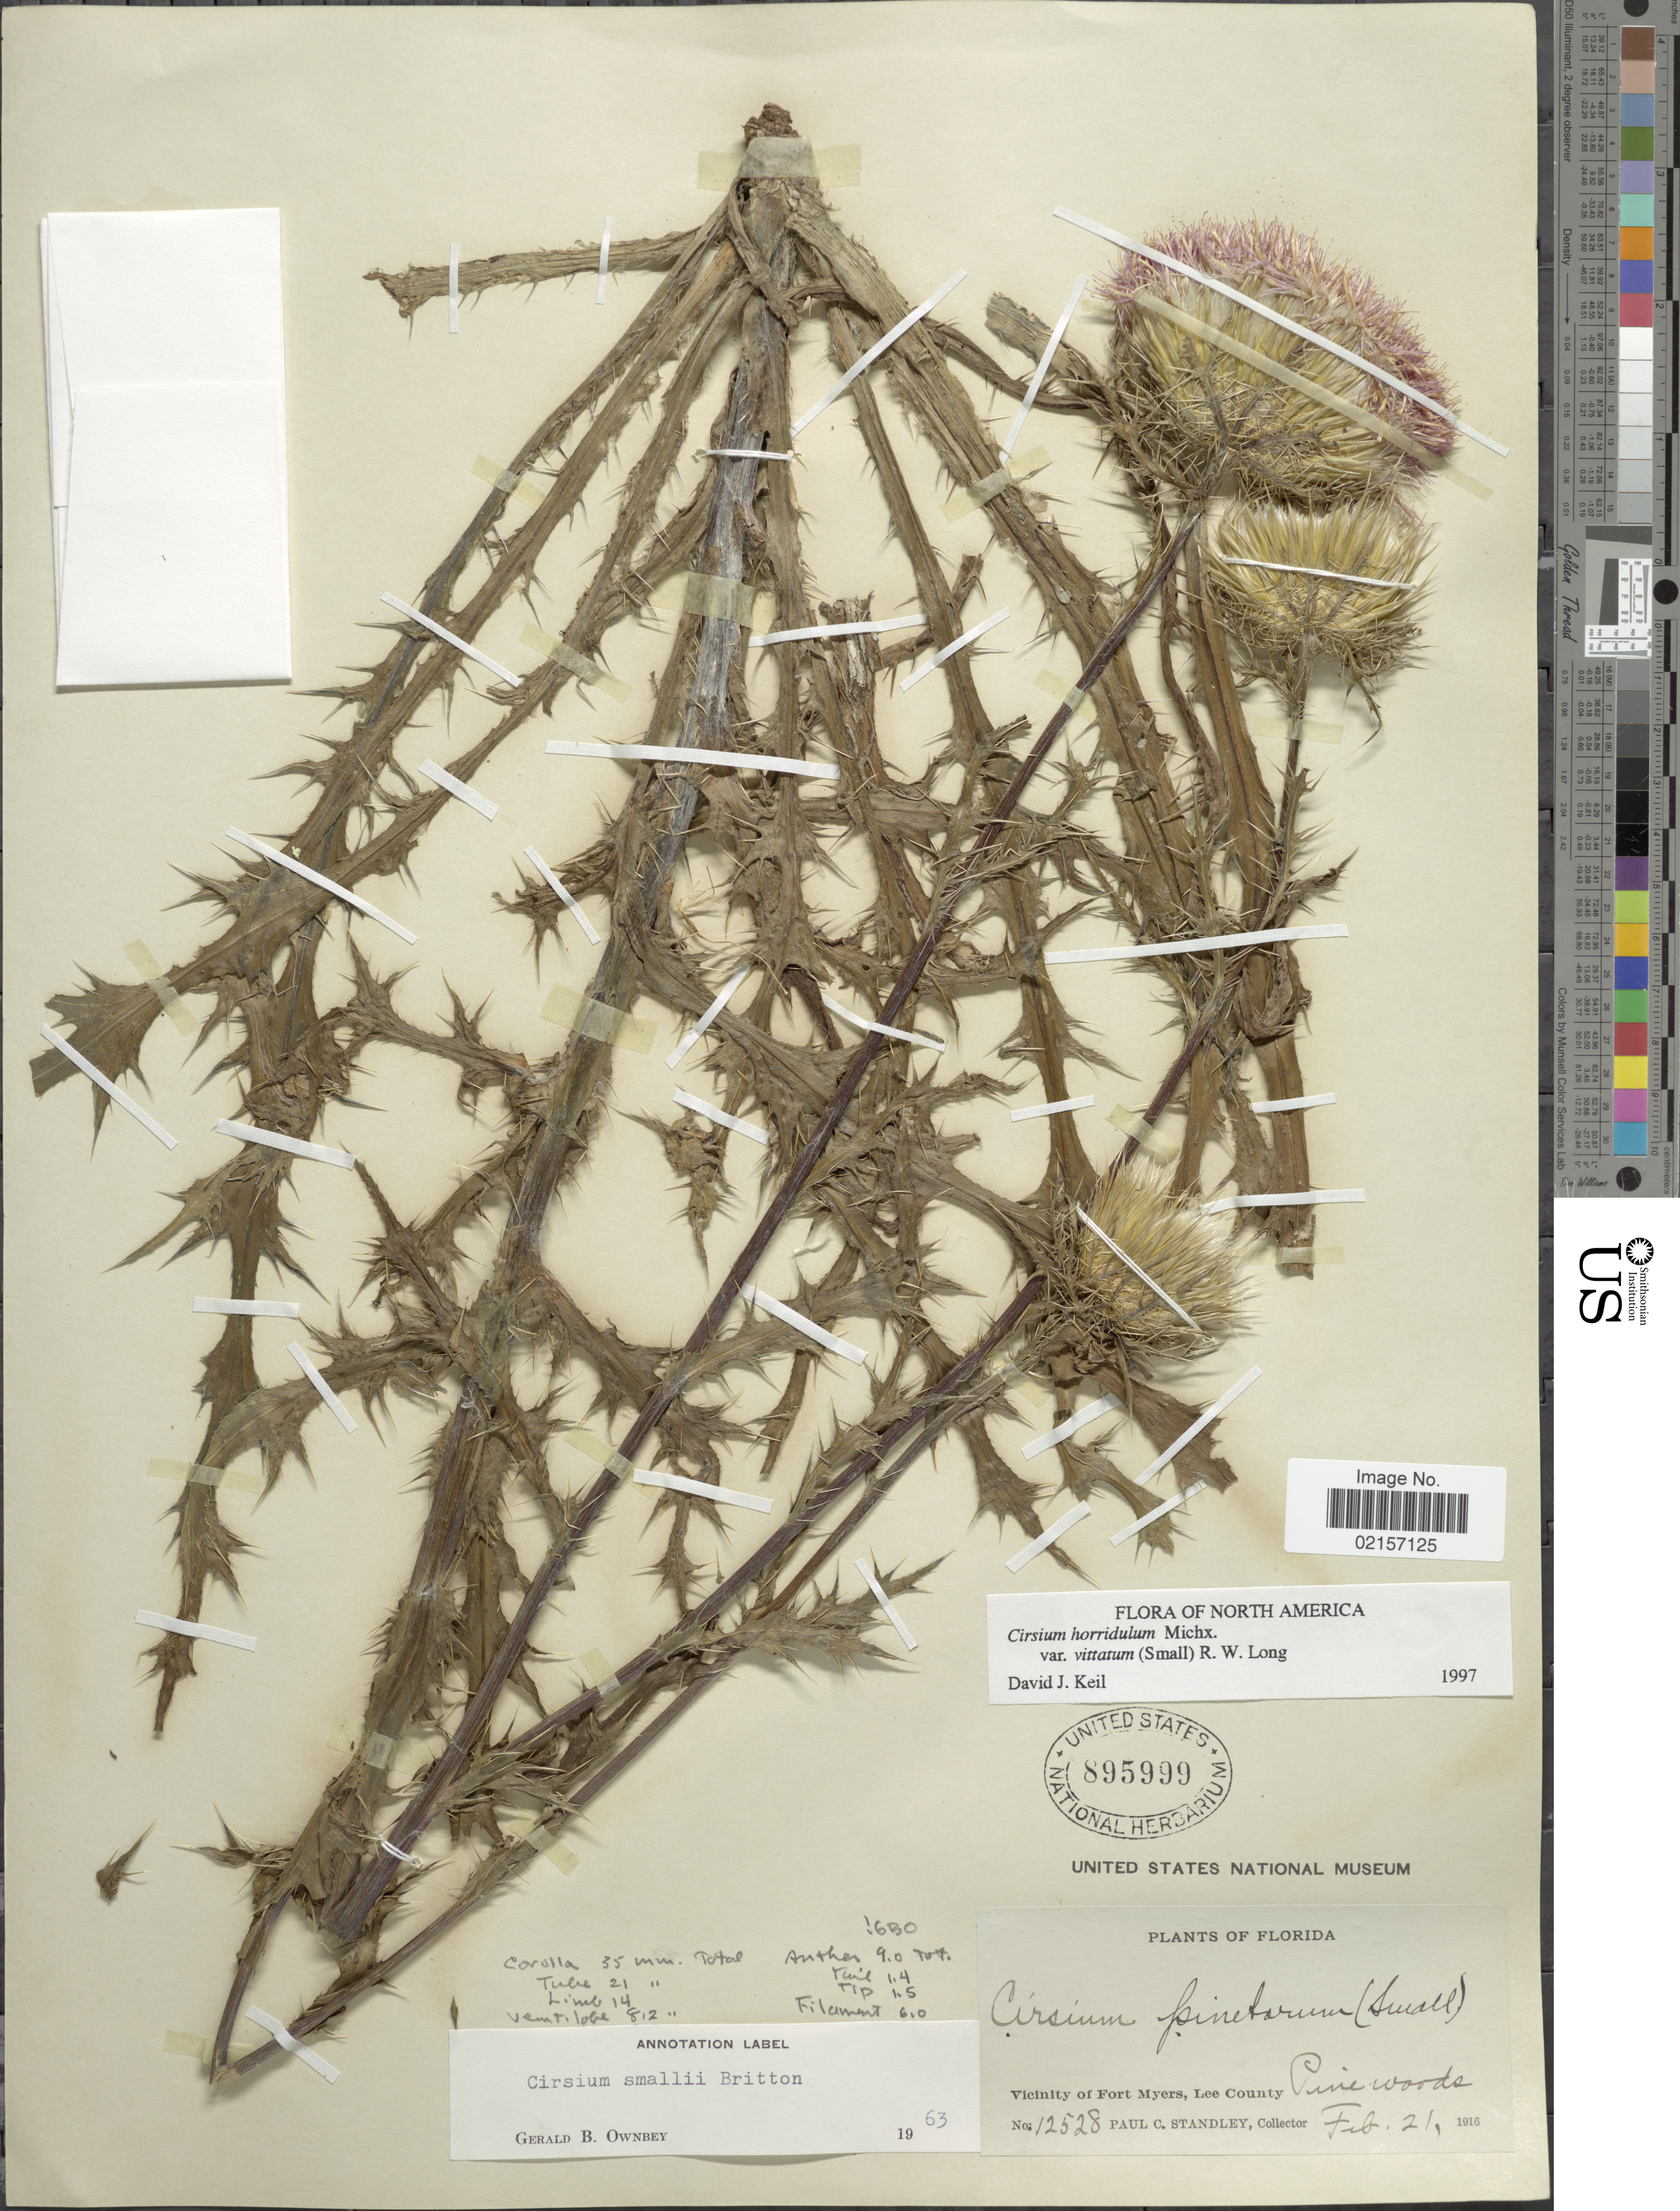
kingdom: Plantae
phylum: Tracheophyta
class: Magnoliopsida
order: Asterales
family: Asteraceae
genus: Cirsium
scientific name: Cirsium horridulum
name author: Michx.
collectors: P. C. Standley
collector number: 12528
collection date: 1916-02-21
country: United States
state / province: Florida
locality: Vicinity of Fort Myers, Lee County, Pine woods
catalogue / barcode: US 895999